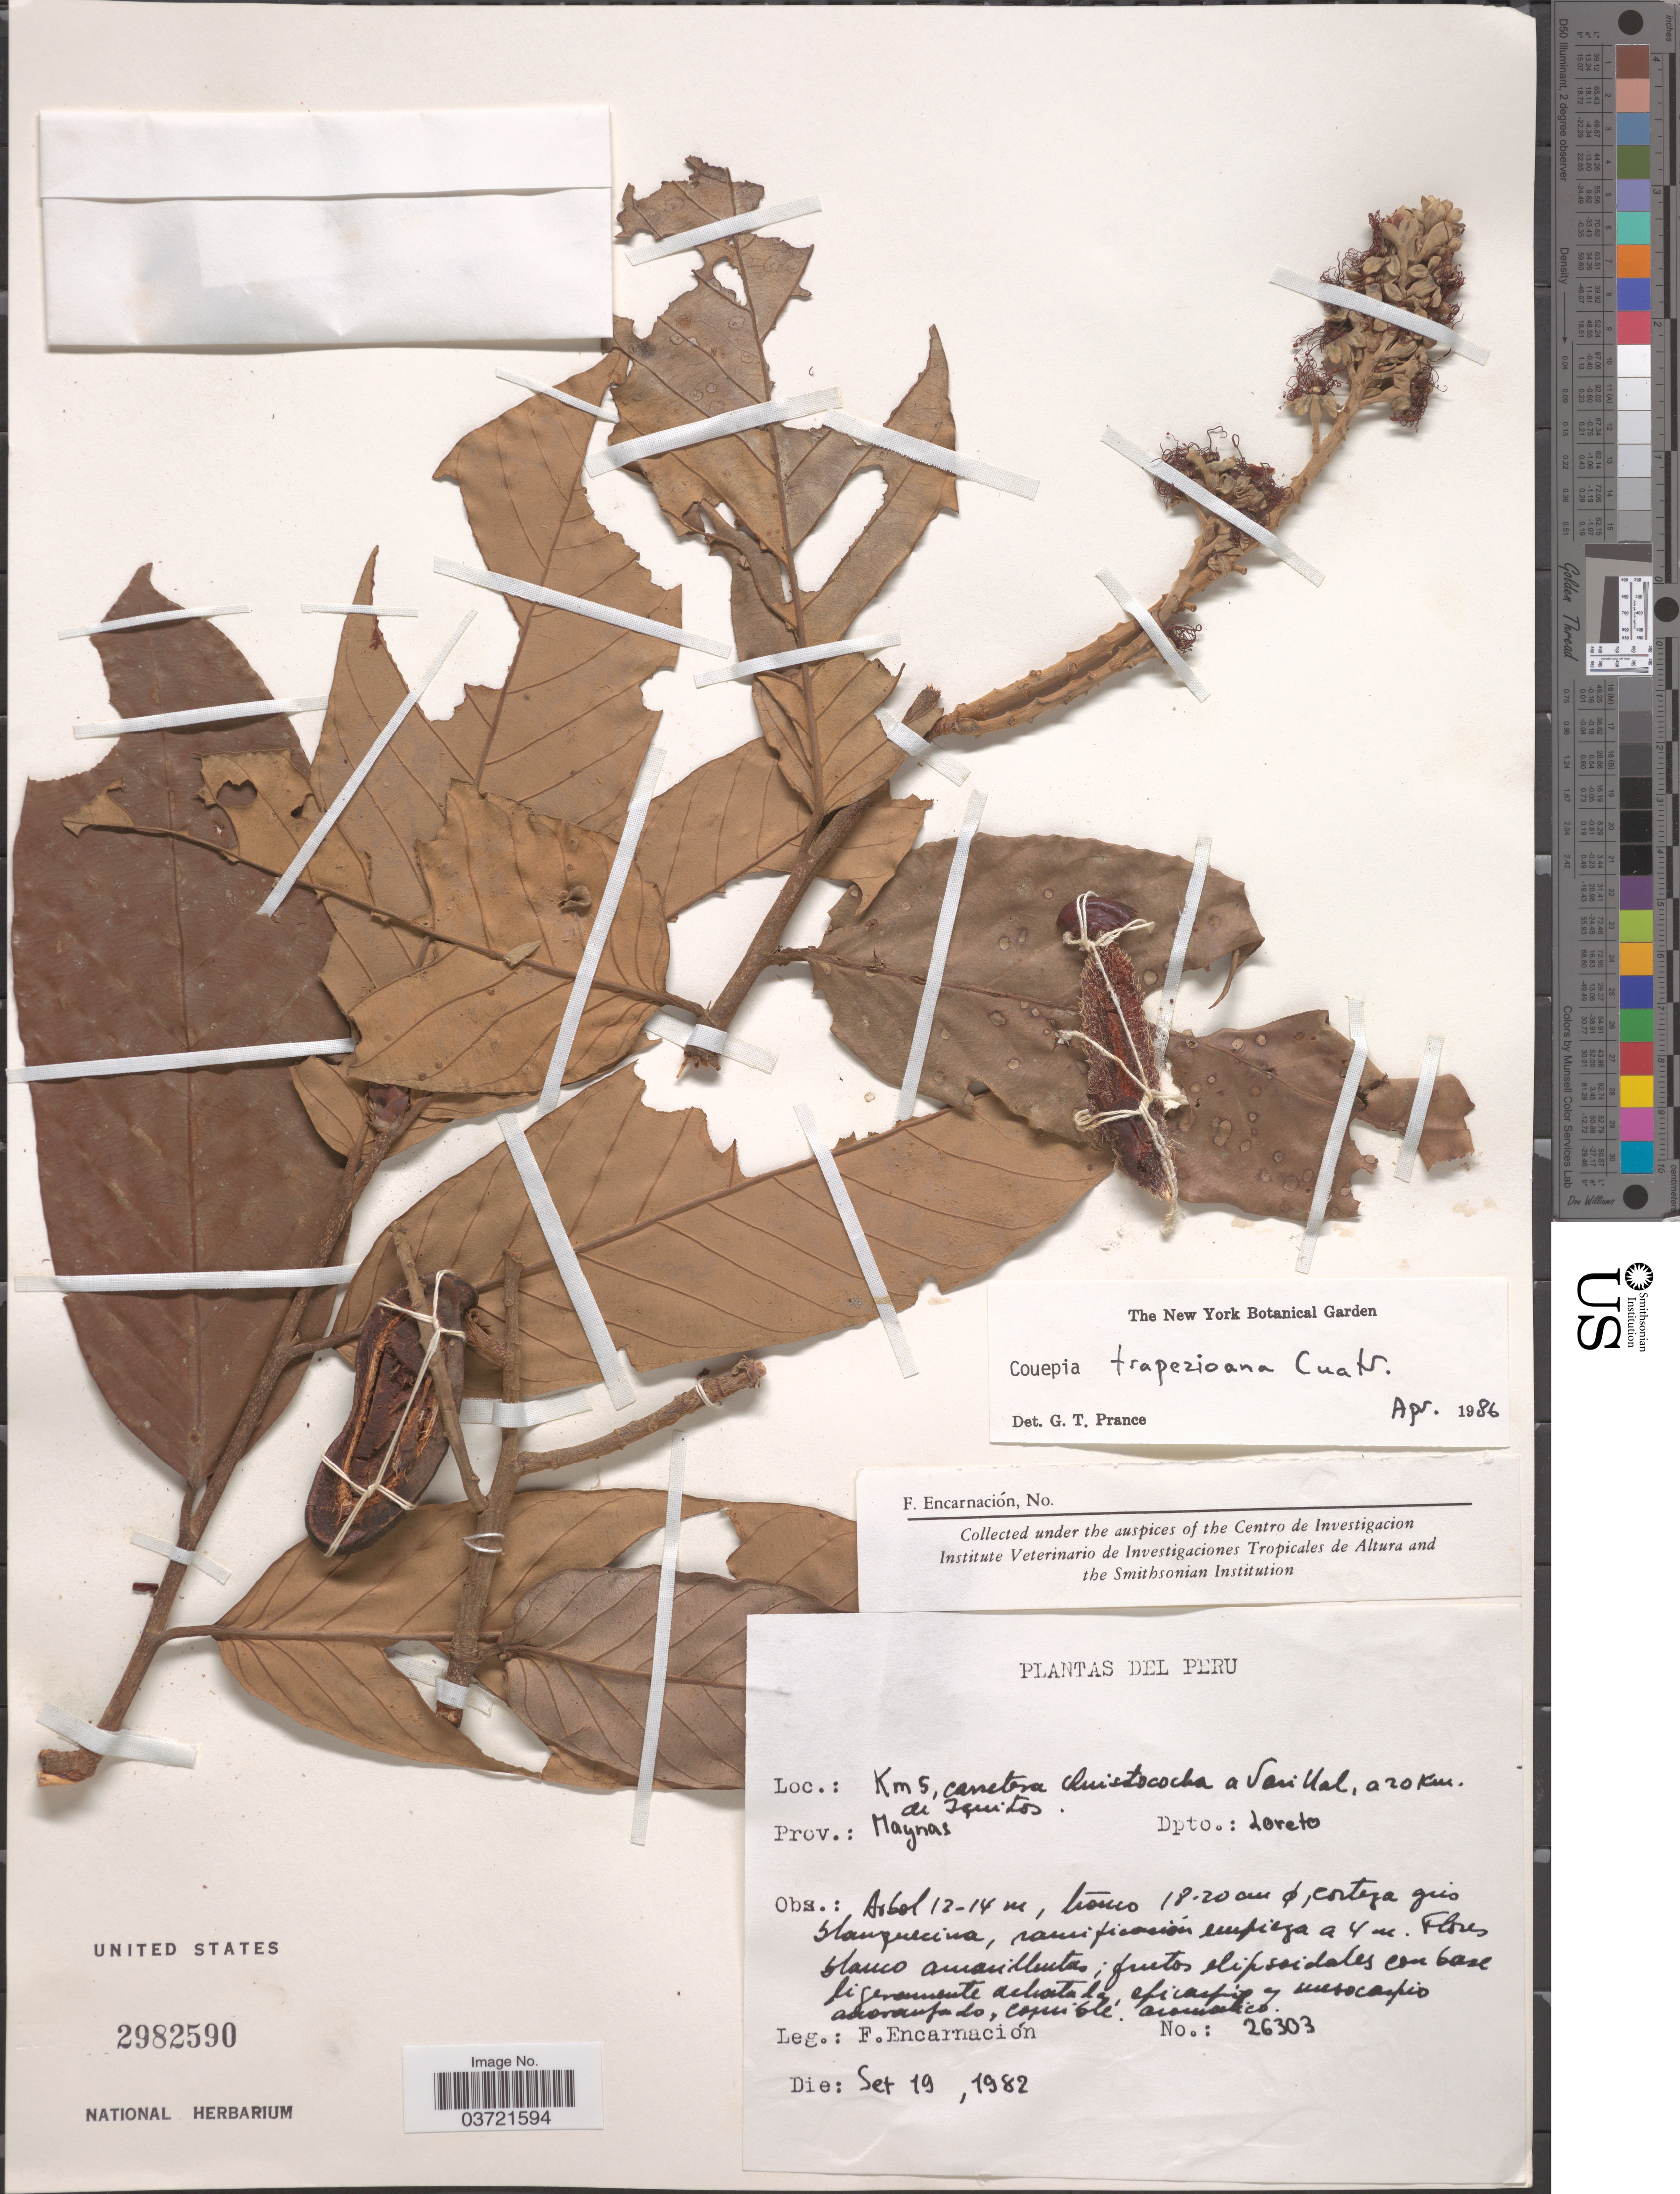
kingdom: Plantae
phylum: Tracheophyta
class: Magnoliopsida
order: Malpighiales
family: Chrysobalanaceae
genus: Couepia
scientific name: Couepia trapezioana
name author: Cuatrec.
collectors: F. Encarnación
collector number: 26303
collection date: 1982-09-19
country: Peru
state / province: Loreto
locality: Km 5, canebra Christococha a Sanibal, a 20 Km. de Iquitos. Prov. Maynas. Dpto.: Loreto.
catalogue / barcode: US 2982590